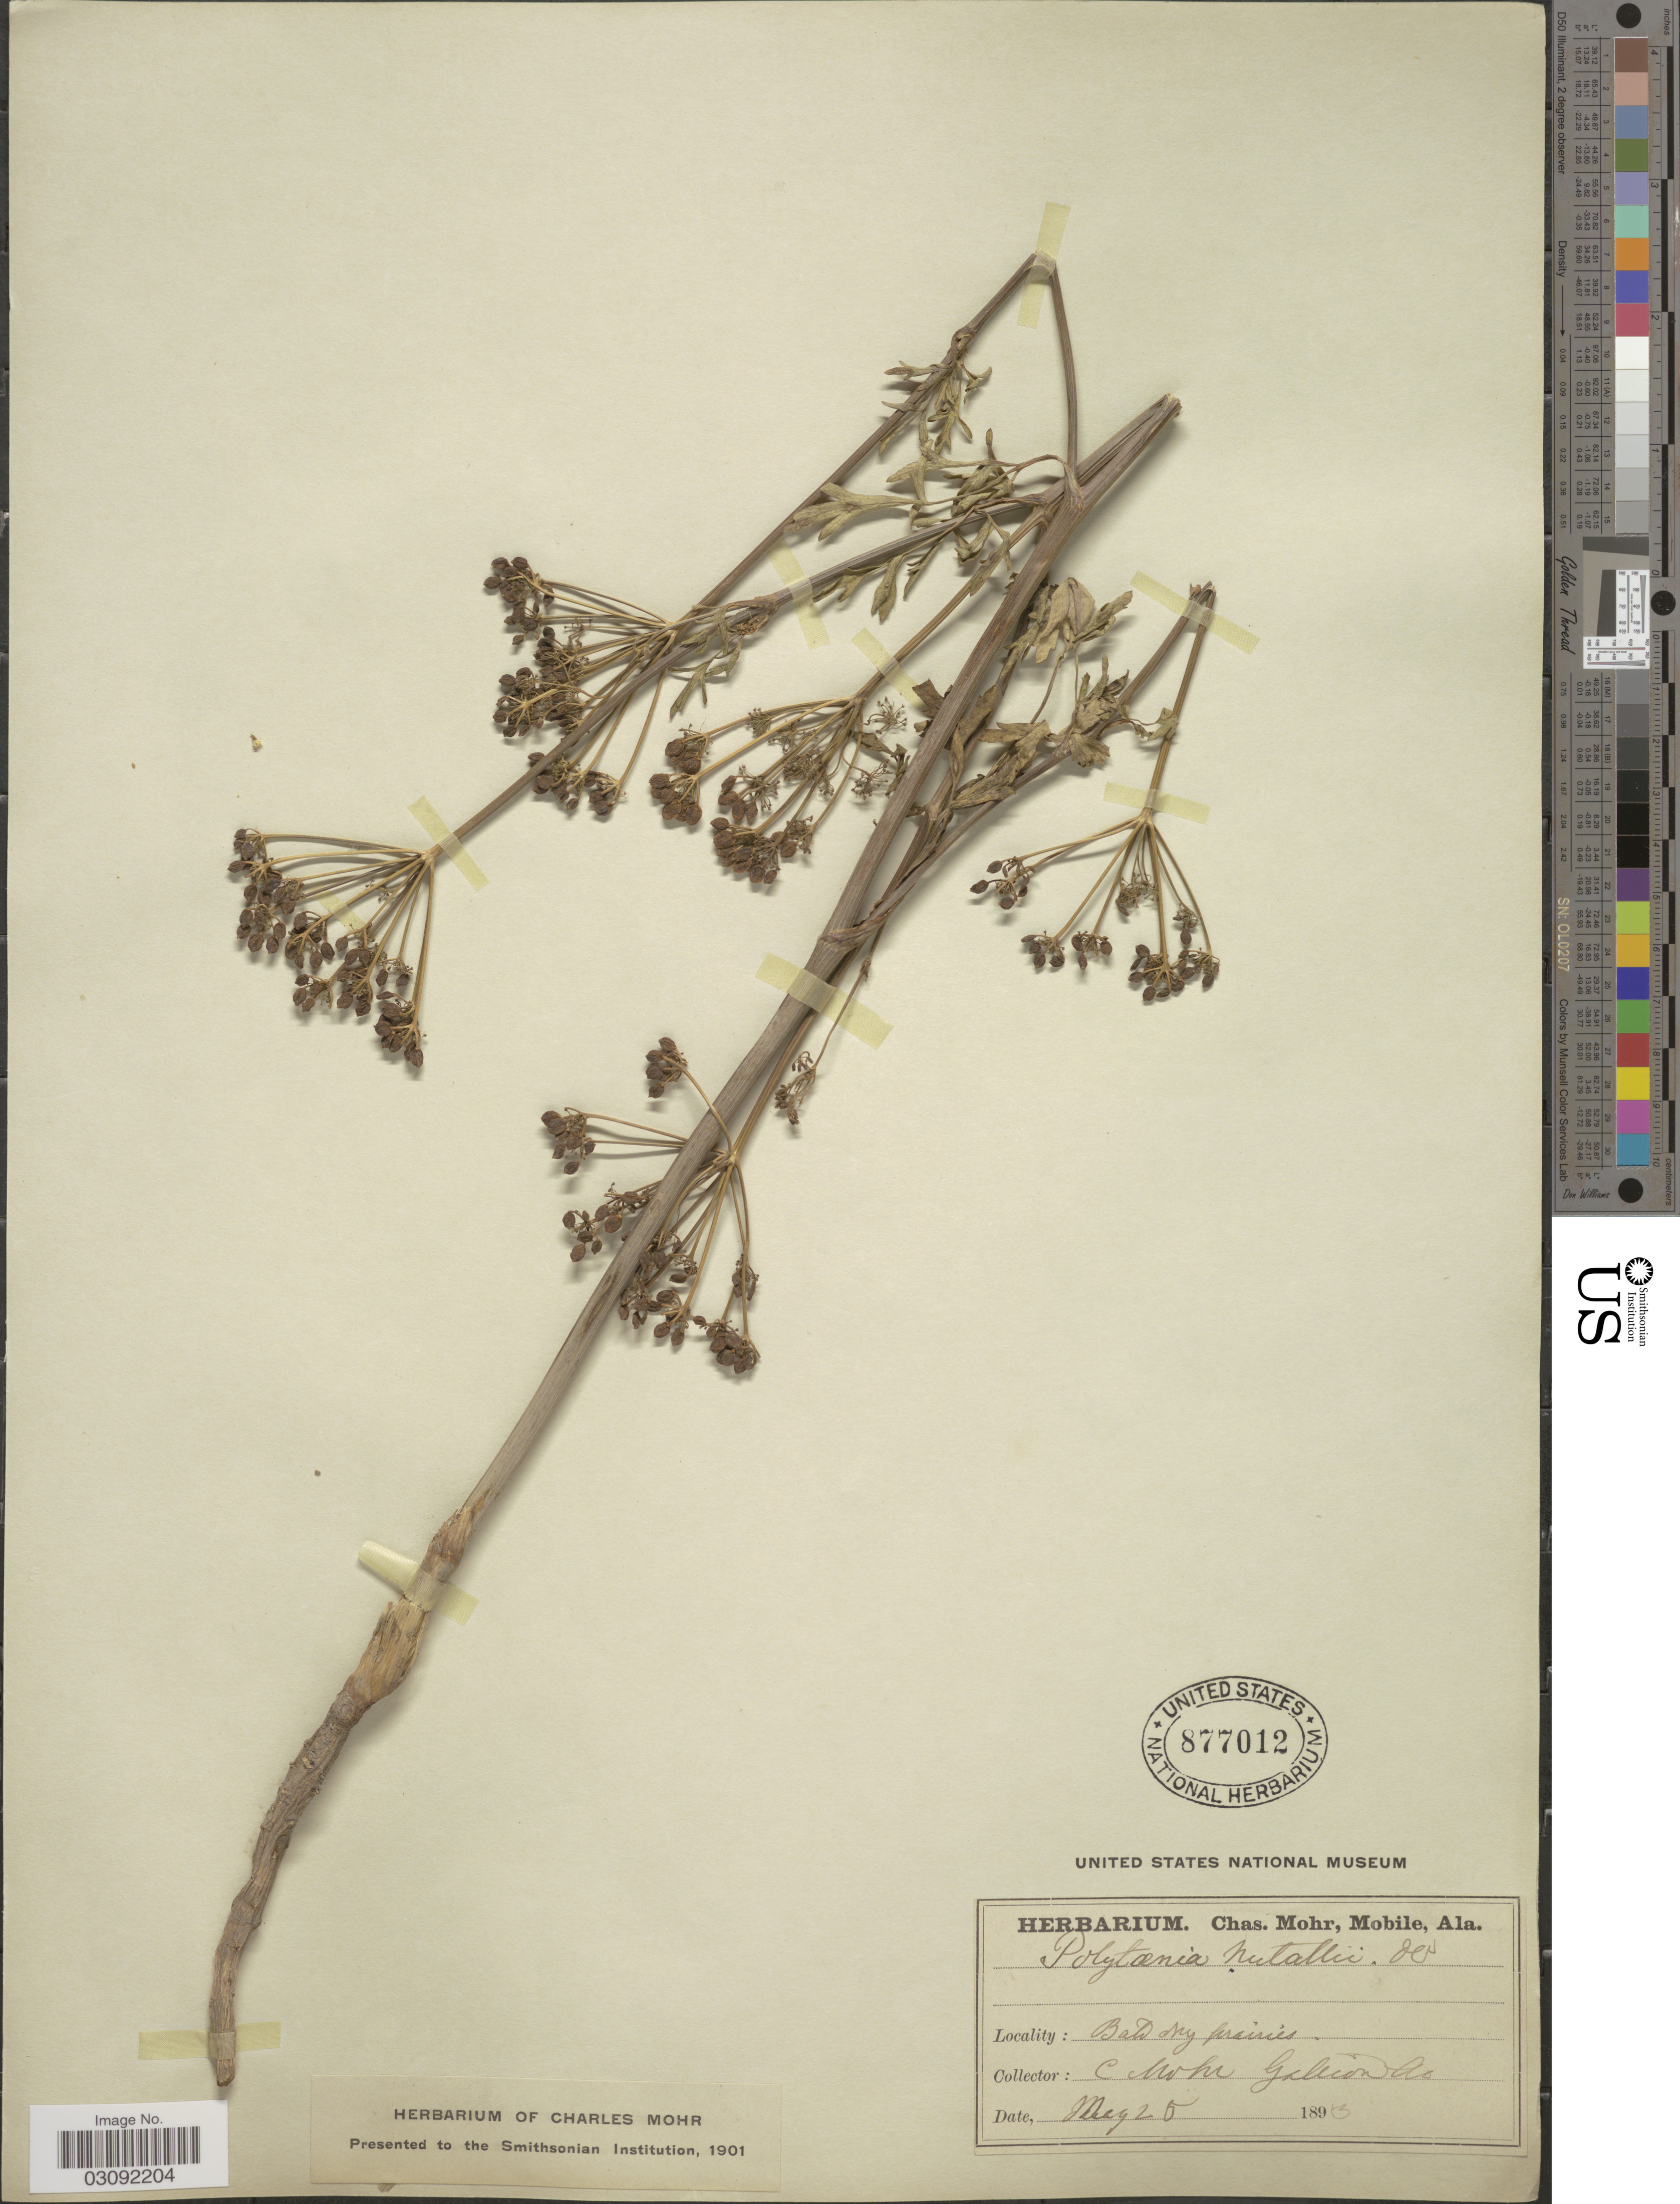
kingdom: Plantae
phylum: Tracheophyta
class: Magnoliopsida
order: Apiales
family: Apiaceae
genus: Polytaenia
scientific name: Polytaenia nuttallii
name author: DC.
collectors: Mohr, C. T. (herbarium)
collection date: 1893-05-25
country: United States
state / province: Alabama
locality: Bald dry prairies. Gallion Ala.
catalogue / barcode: US 877012